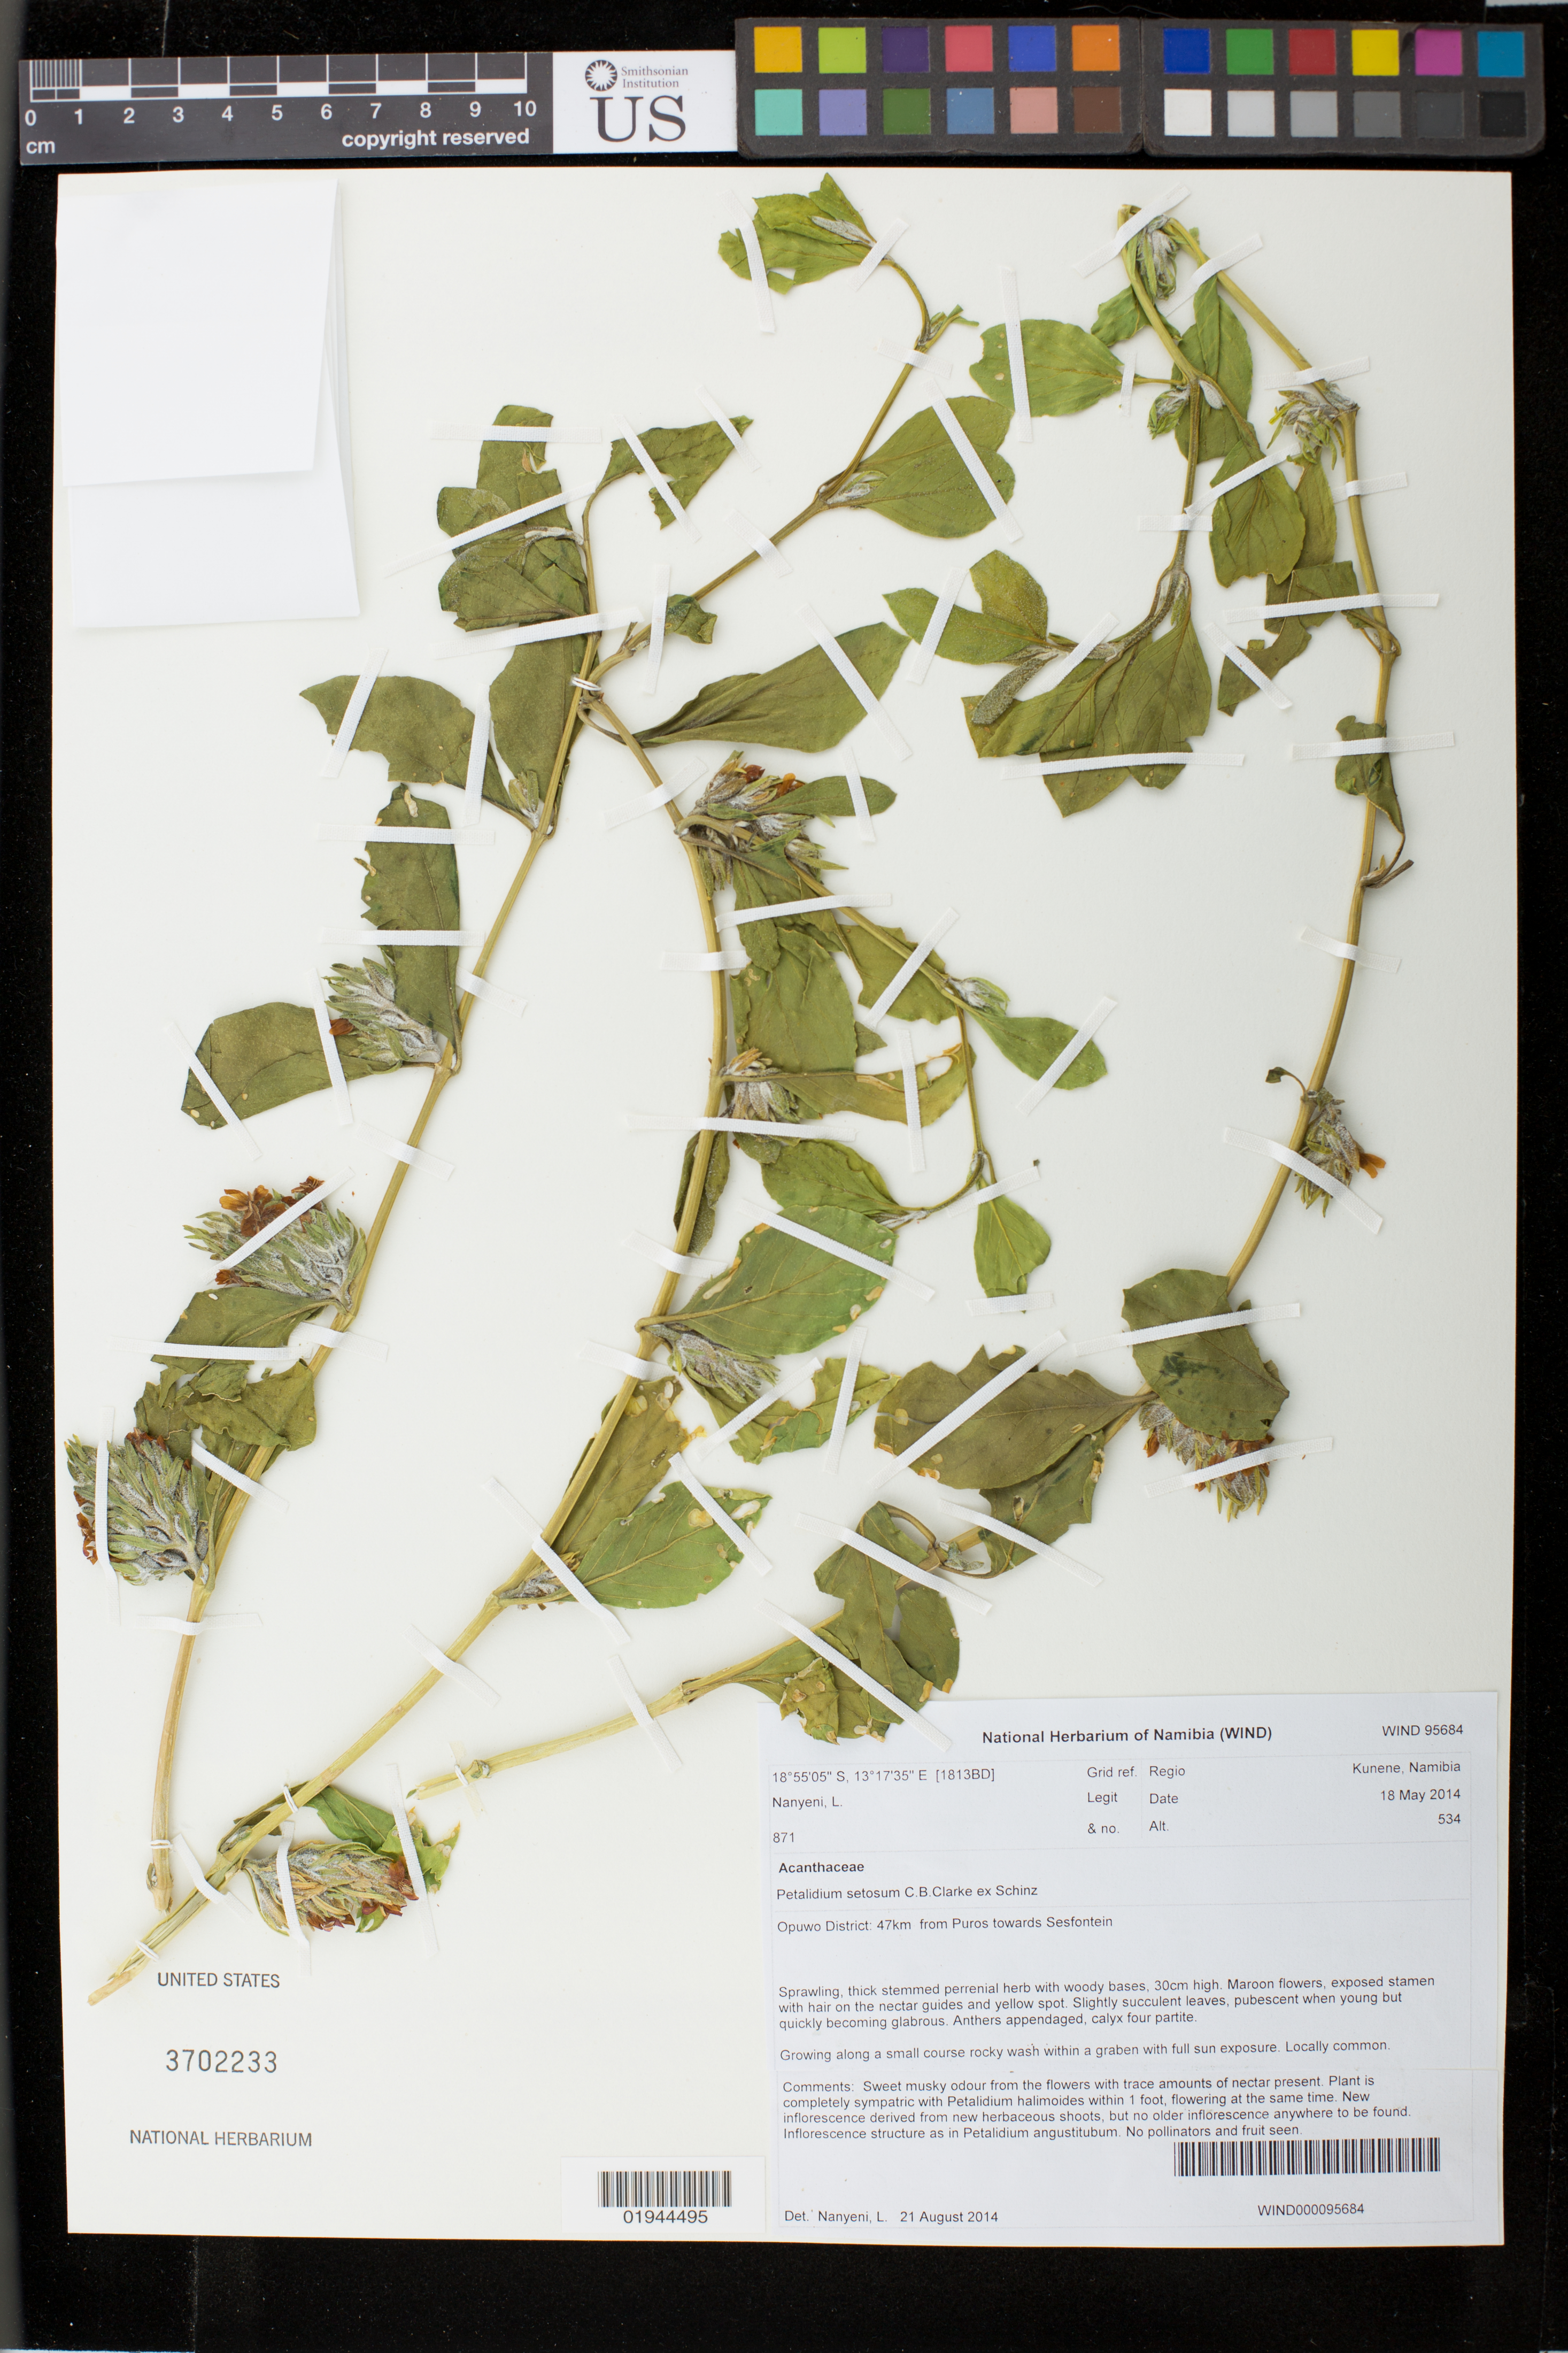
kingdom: Plantae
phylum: Tracheophyta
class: Magnoliopsida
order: Lamiales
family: Acanthaceae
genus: Petalidium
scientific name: Petalidium setosum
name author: C.B. Clarke ex Schinz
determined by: Nanyeni, L.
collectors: L. Nanyeni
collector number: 871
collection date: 2014-05-18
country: Namibia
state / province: Kunene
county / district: Opuwo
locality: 47 km from Puros towards Sesfontein.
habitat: Growing along a small course rocky wash within a graben with full sun exposure. Locally common.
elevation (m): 534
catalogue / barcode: US 3702233